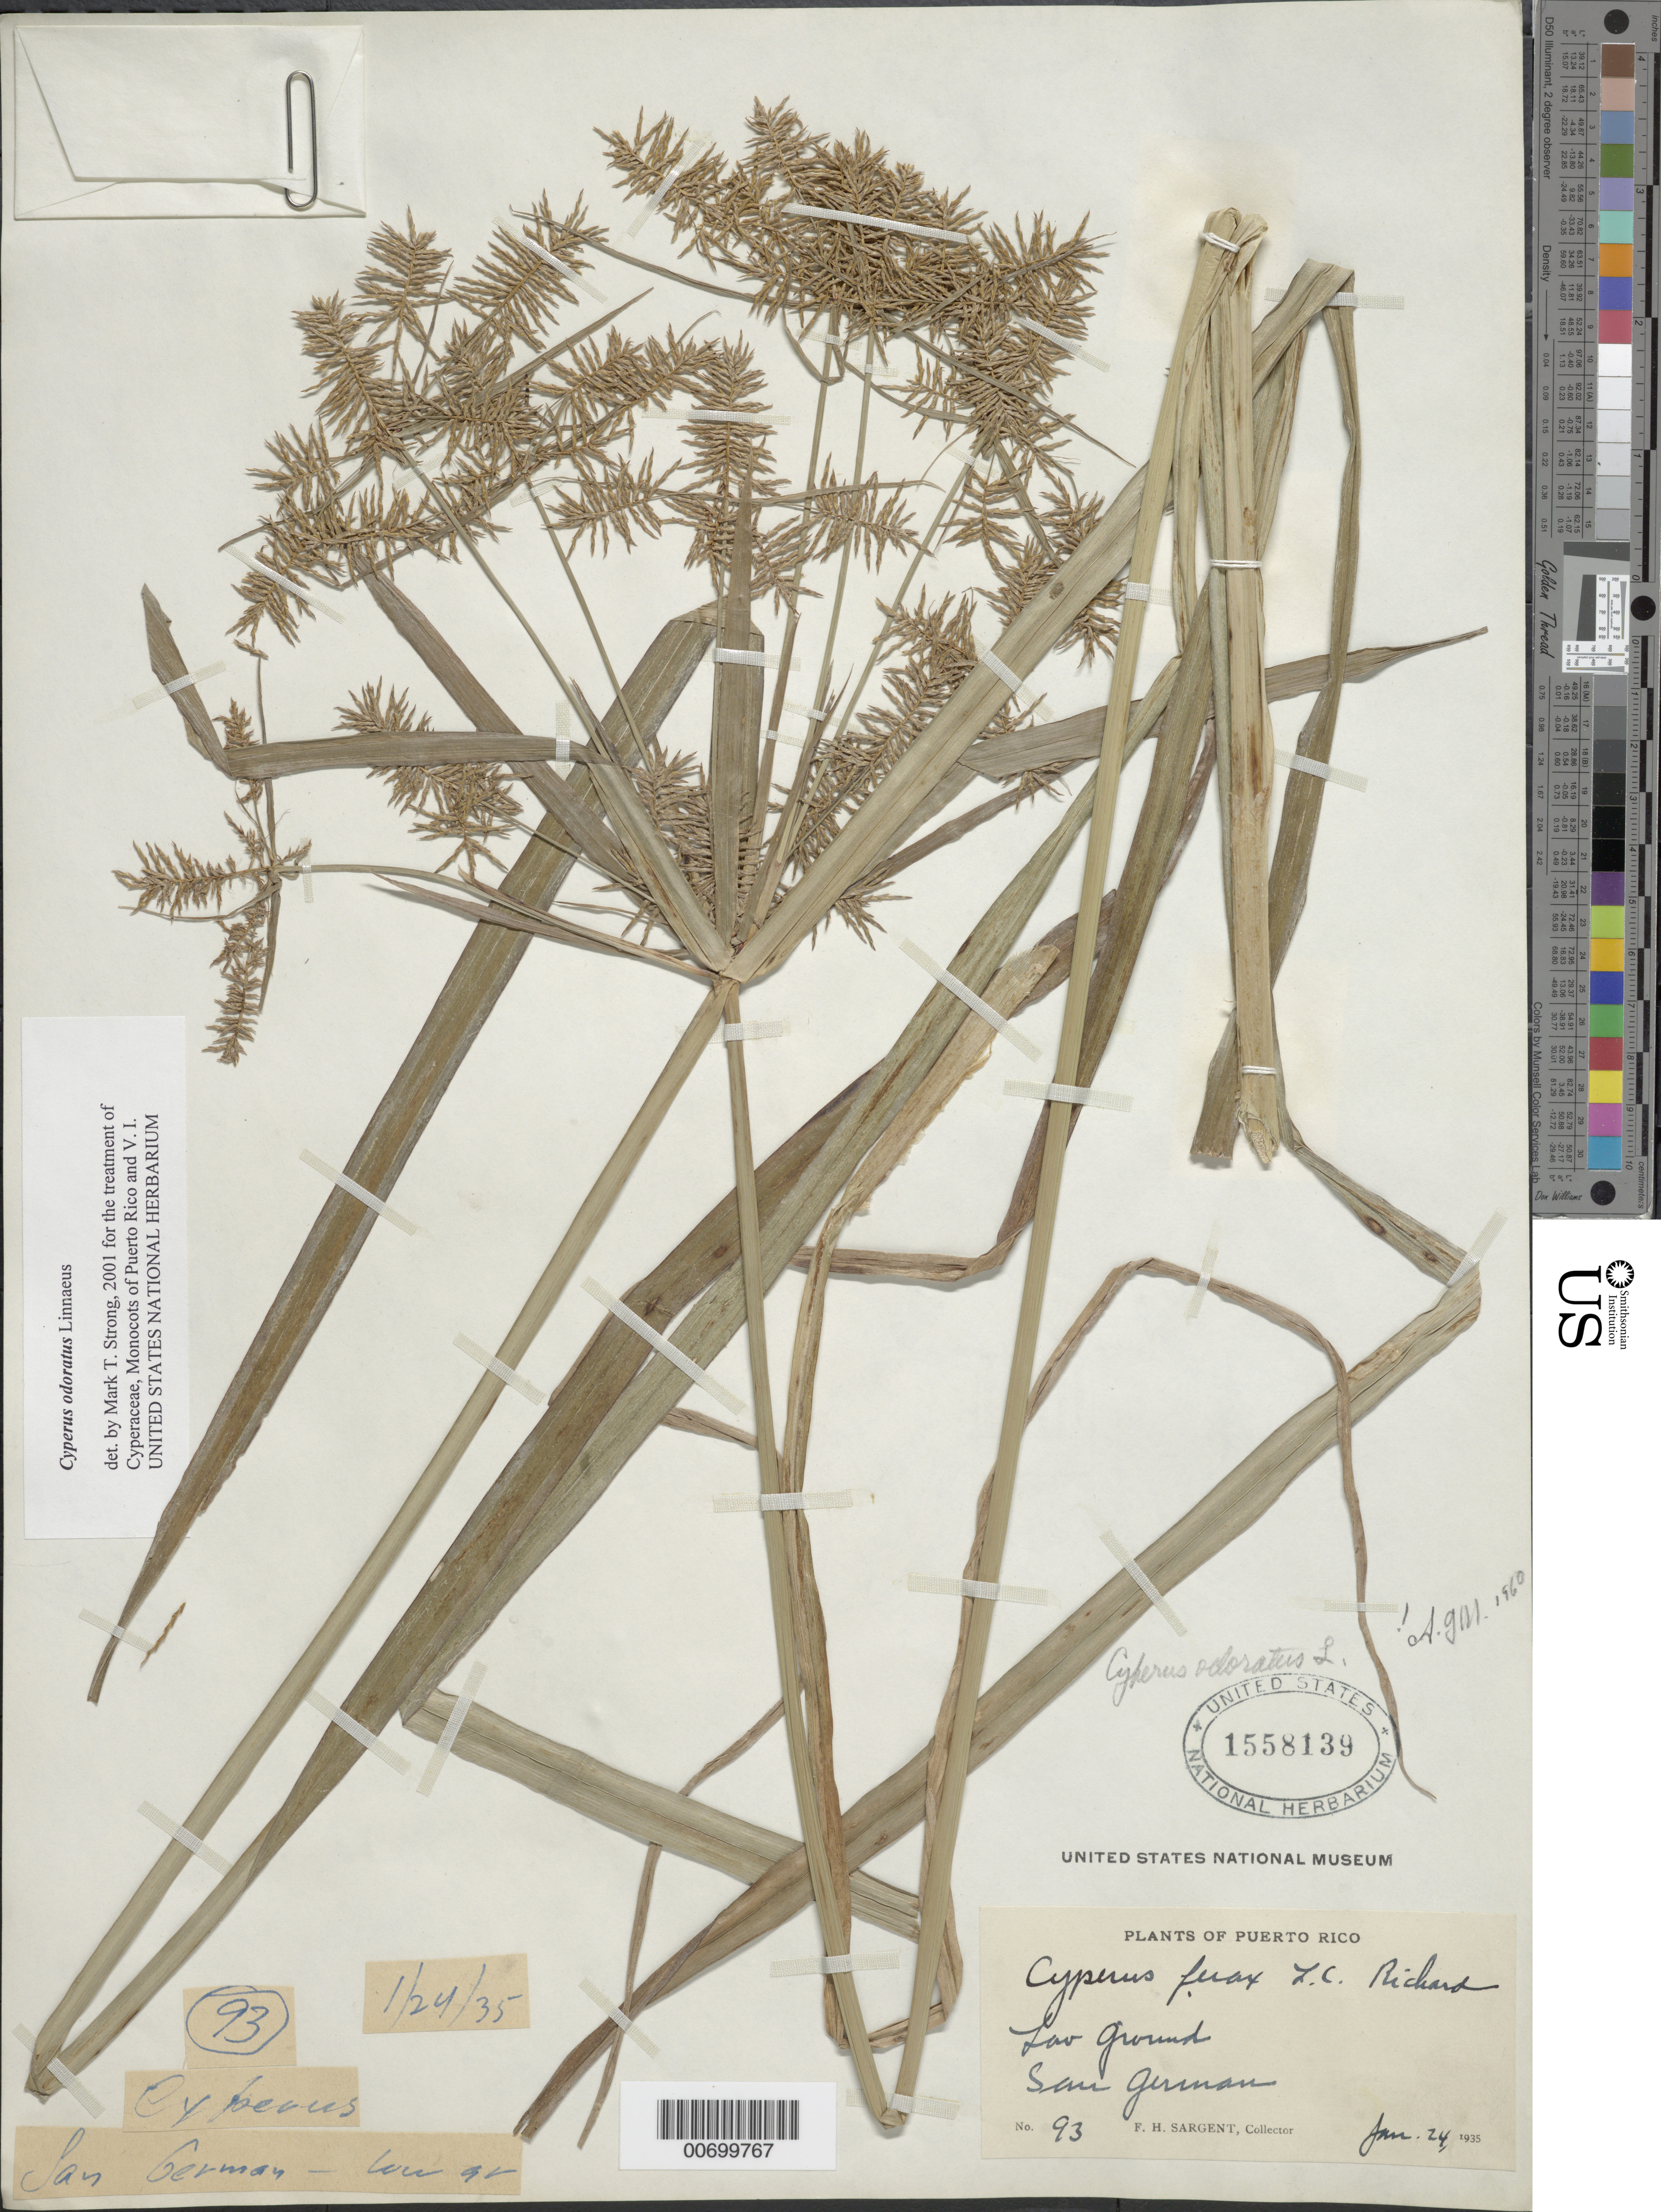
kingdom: Plantae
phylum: Tracheophyta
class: Liliopsida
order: Poales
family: Cyperaceae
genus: Cyperus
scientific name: Cyperus odoratus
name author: L.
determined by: Strong, M. T., (US), Smithsonian Institution - National Museum of Natural History (UNITED STATES)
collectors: F. H. Sargent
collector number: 93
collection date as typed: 24 Jan 1935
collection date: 1935-01-24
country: Puerto Rico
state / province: San Germán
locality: San German.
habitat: Low ground.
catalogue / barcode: US 1558139